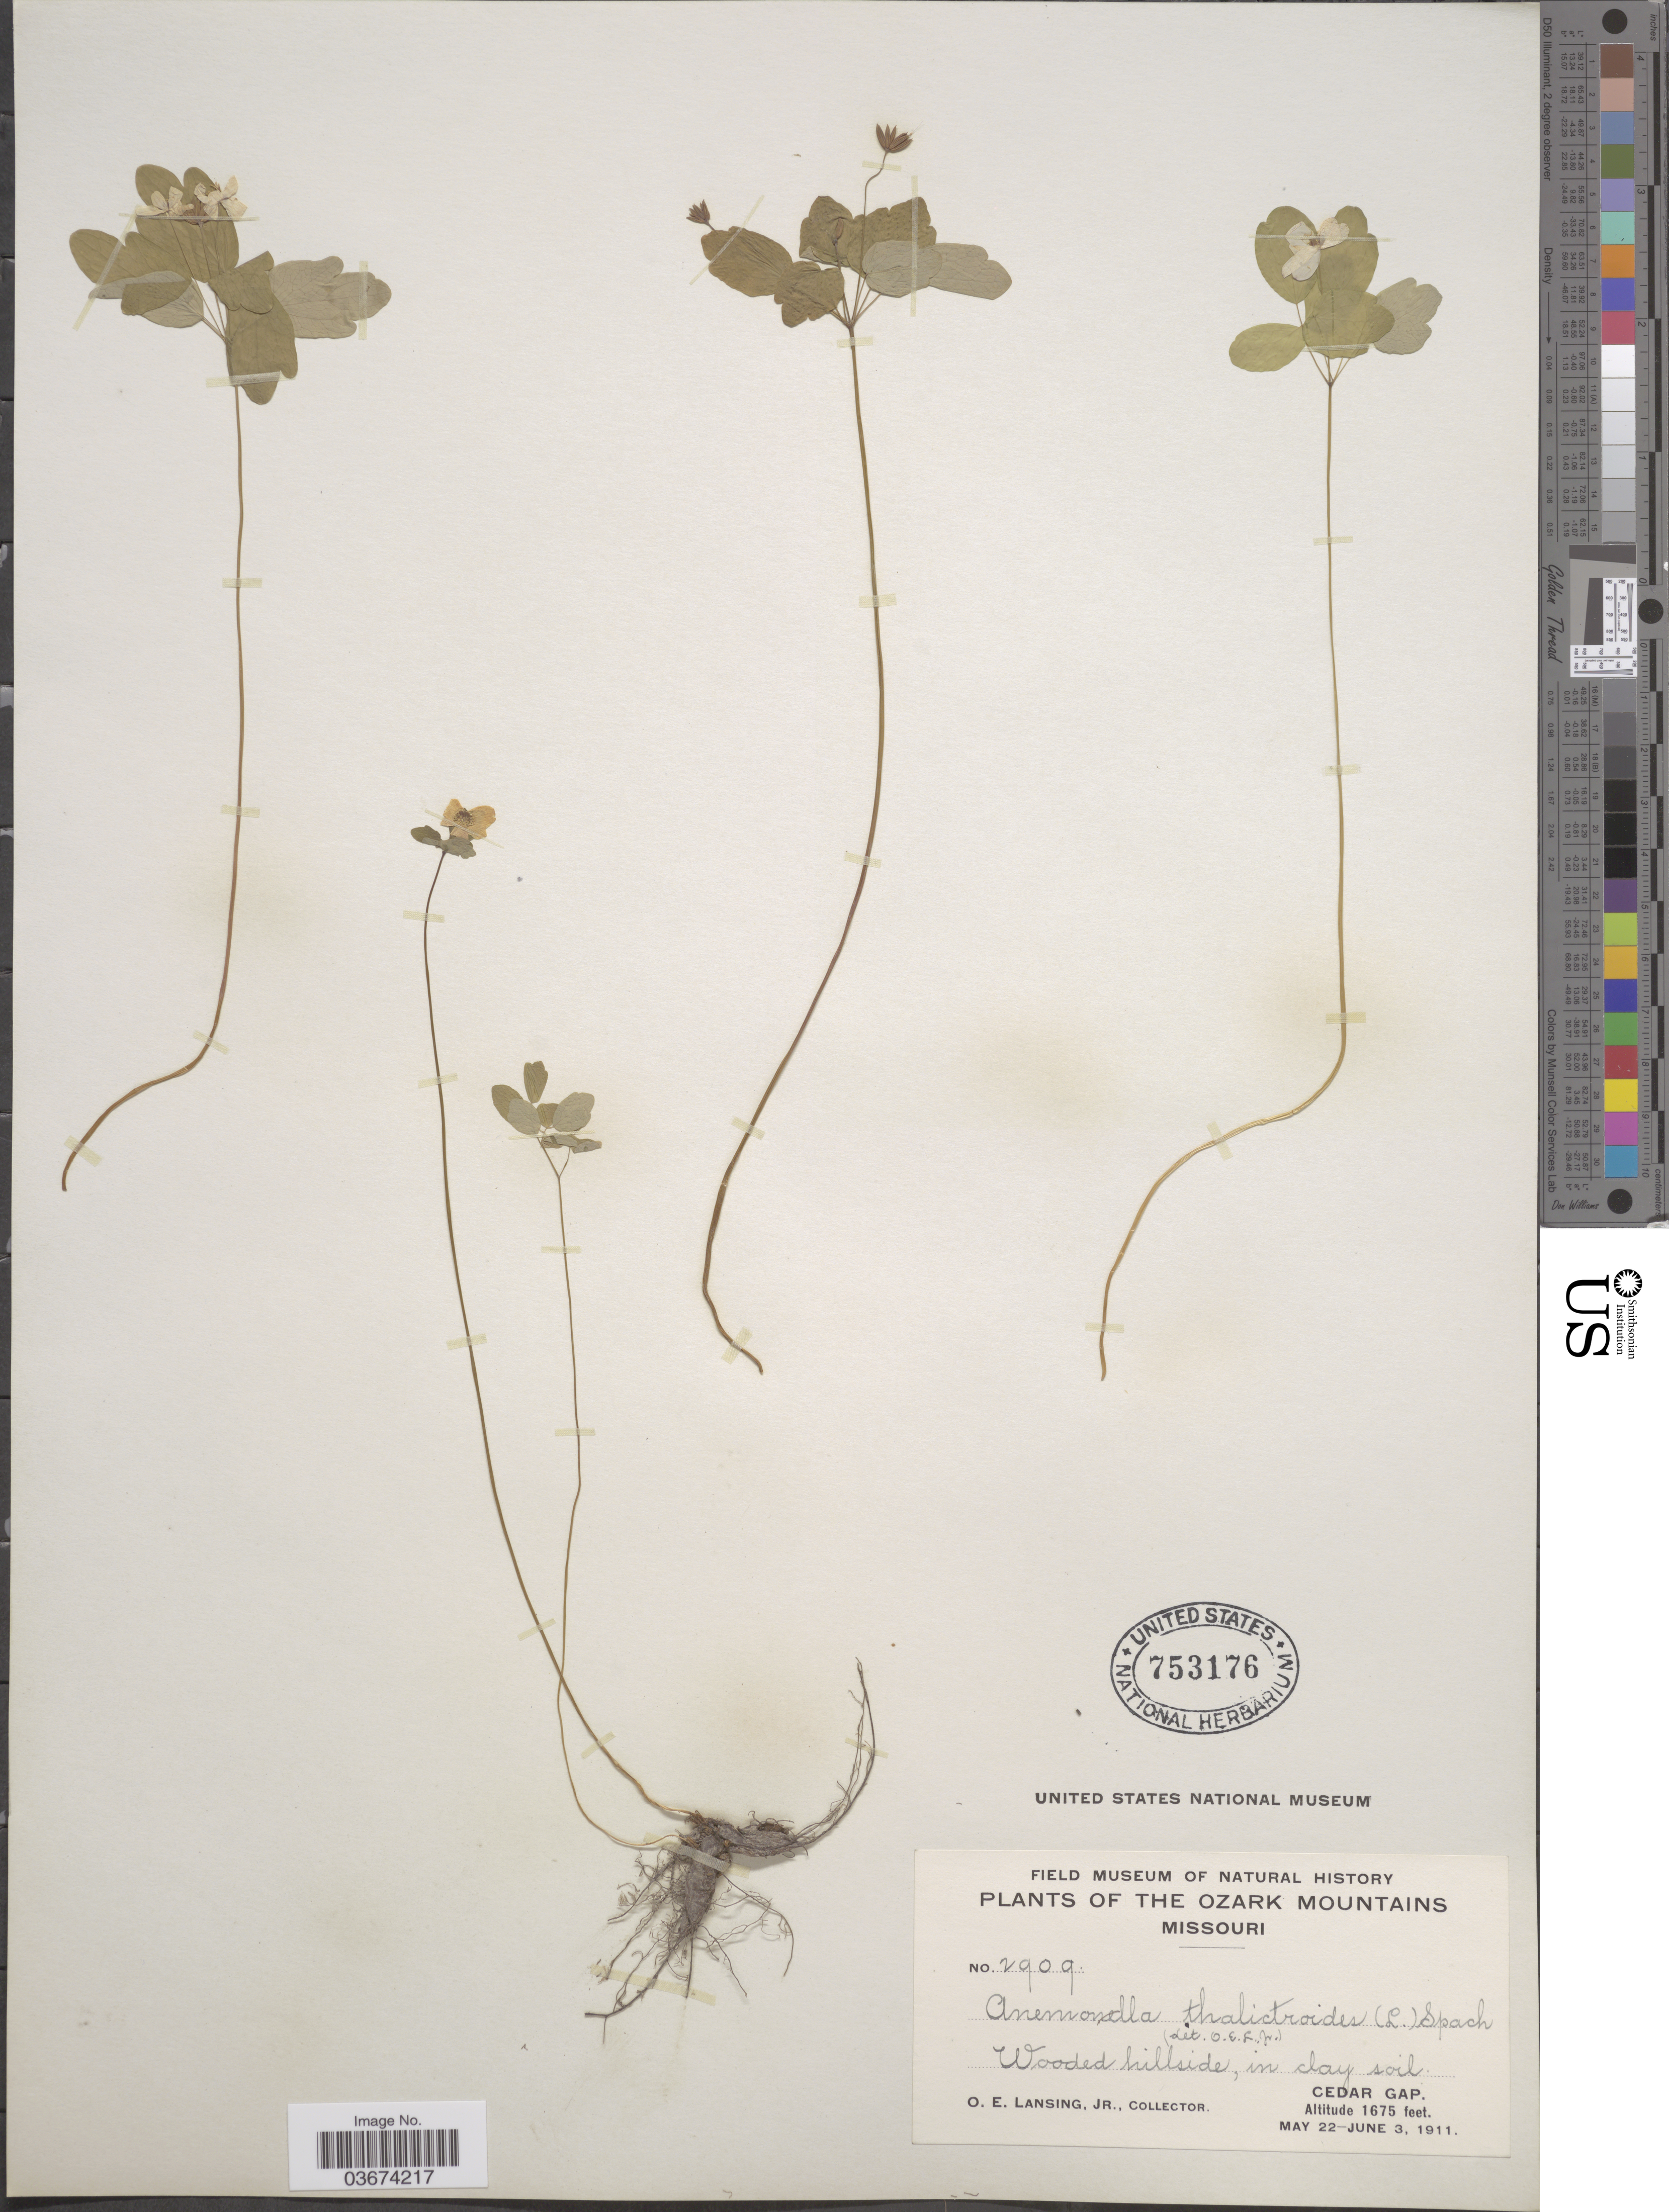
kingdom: Plantae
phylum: Tracheophyta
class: Magnoliopsida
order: Ranunculales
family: Ranunculaceae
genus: Thalictrum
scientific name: Thalictrum thalictroides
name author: (L.) A.J. Eames & B. Boivin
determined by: Strong, M. T., (US), Smithsonian Institution - National Museum of Natural History (UNITED STATES)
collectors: O. Lansing Jr.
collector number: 2909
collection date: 1911-05-22/1911-06-03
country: United States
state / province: Missouri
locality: The Ozark Mountains. Cedar Gap.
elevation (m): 511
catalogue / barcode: US 753176